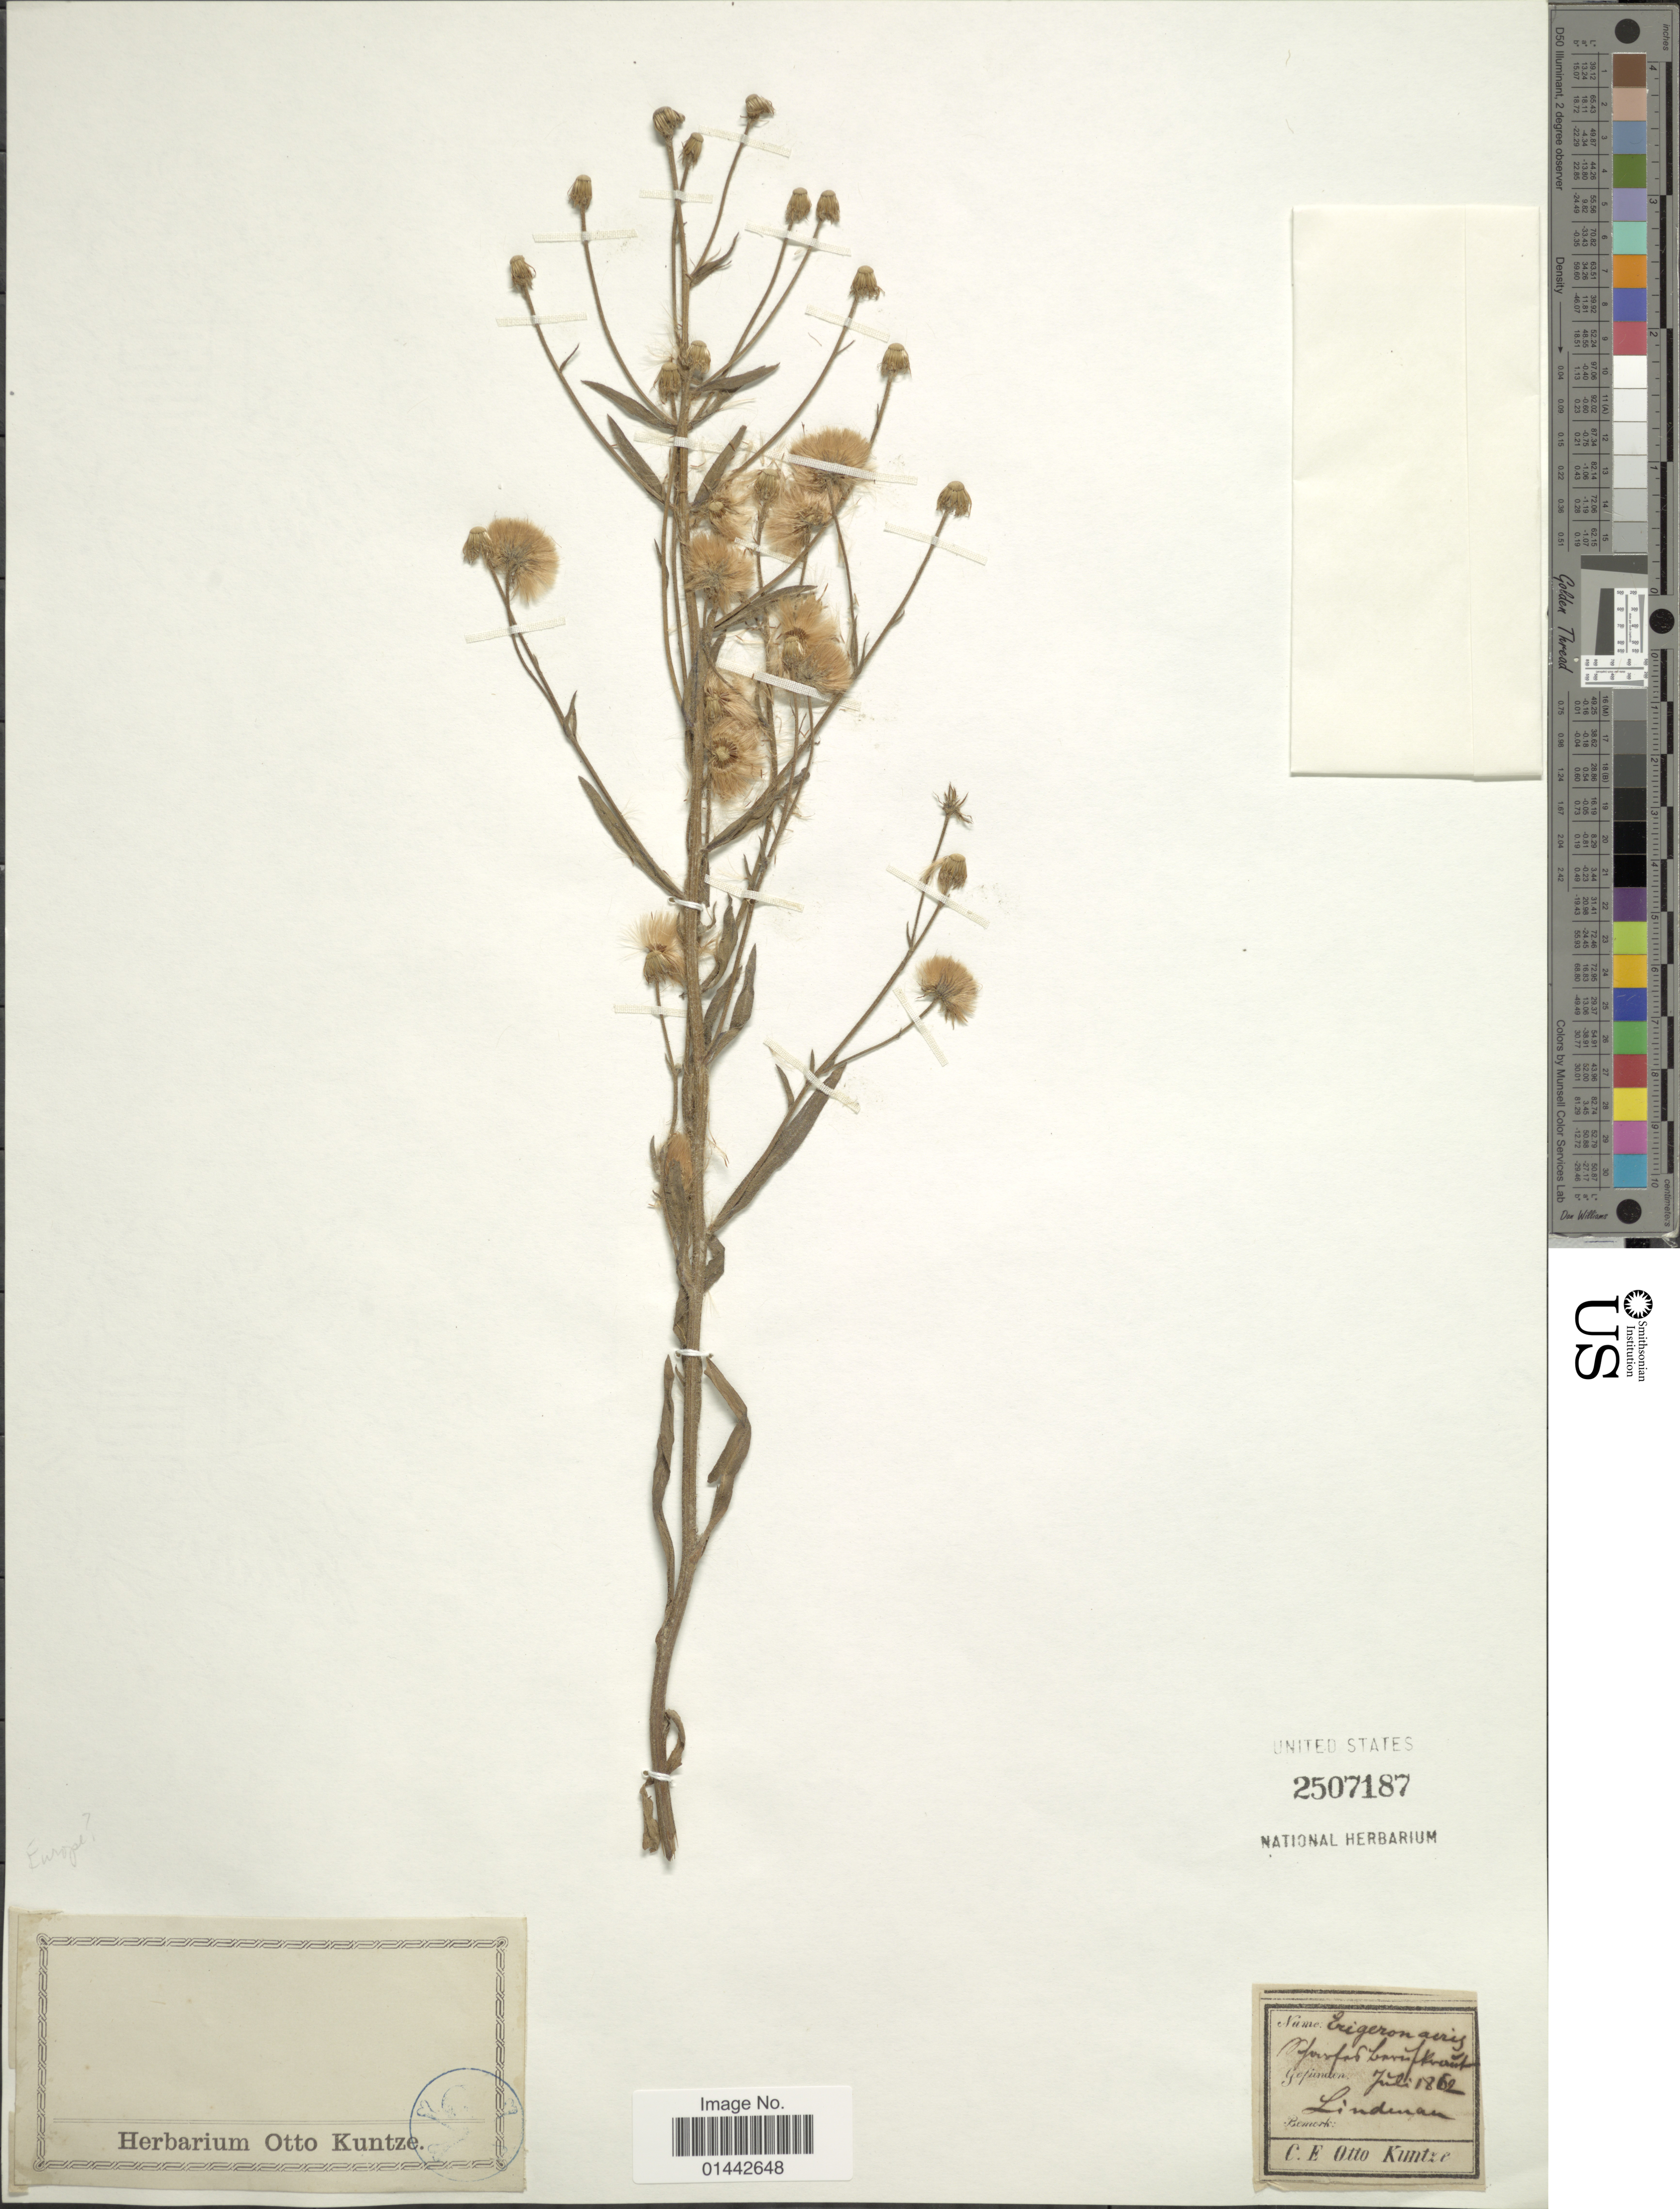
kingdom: Plantae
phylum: Tracheophyta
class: Magnoliopsida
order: Asterales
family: Asteraceae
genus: Erigeron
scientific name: Erigeron acris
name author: L.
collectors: Lindman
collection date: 1862-07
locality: Bforsfad LaresfKrant. [interpreted]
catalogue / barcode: US 2507187